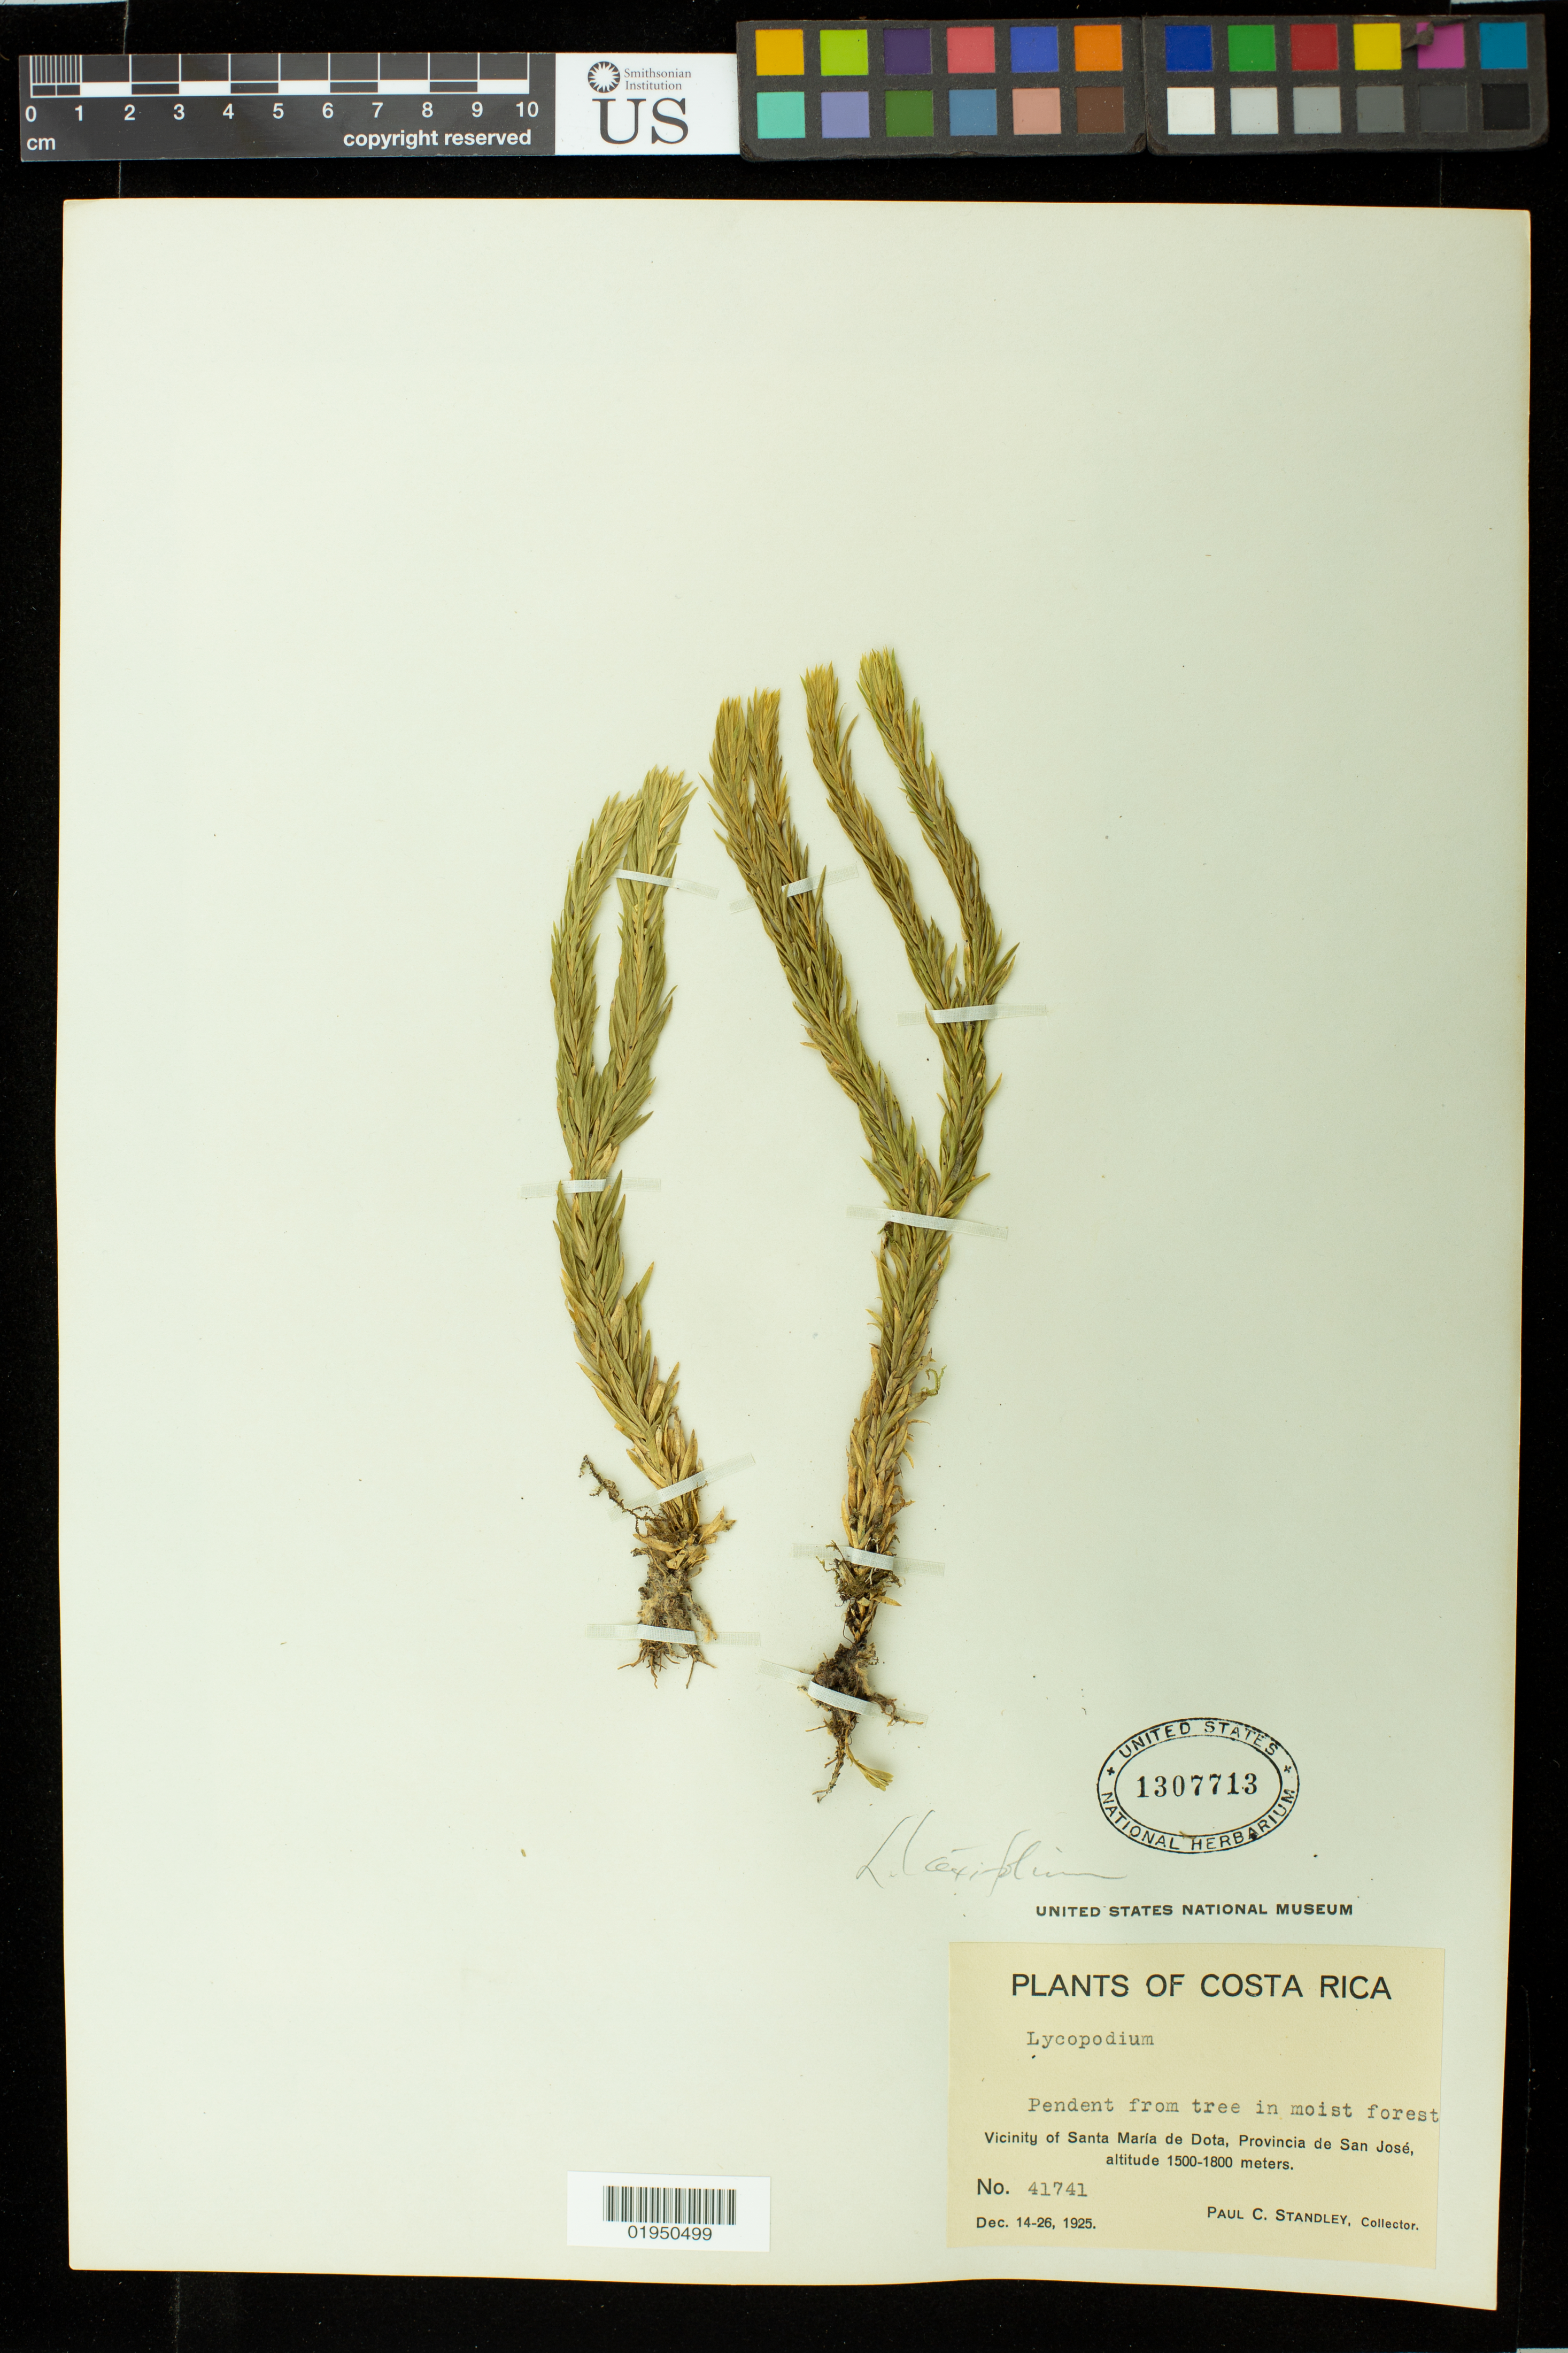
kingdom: Plantae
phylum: Tracheophyta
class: Lycopodiopsida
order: Lycopodiales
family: Lycopodiaceae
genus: Phlegmariurus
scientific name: Phlegmariurus taxifolius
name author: (Sw.) Á. Löve & D. Löve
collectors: P. Standley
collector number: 41741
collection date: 1925-12-14/1925-12-26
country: Costa Rica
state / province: San José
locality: Vicinity of Santa Maria de Dota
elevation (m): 1500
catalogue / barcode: US 1307713